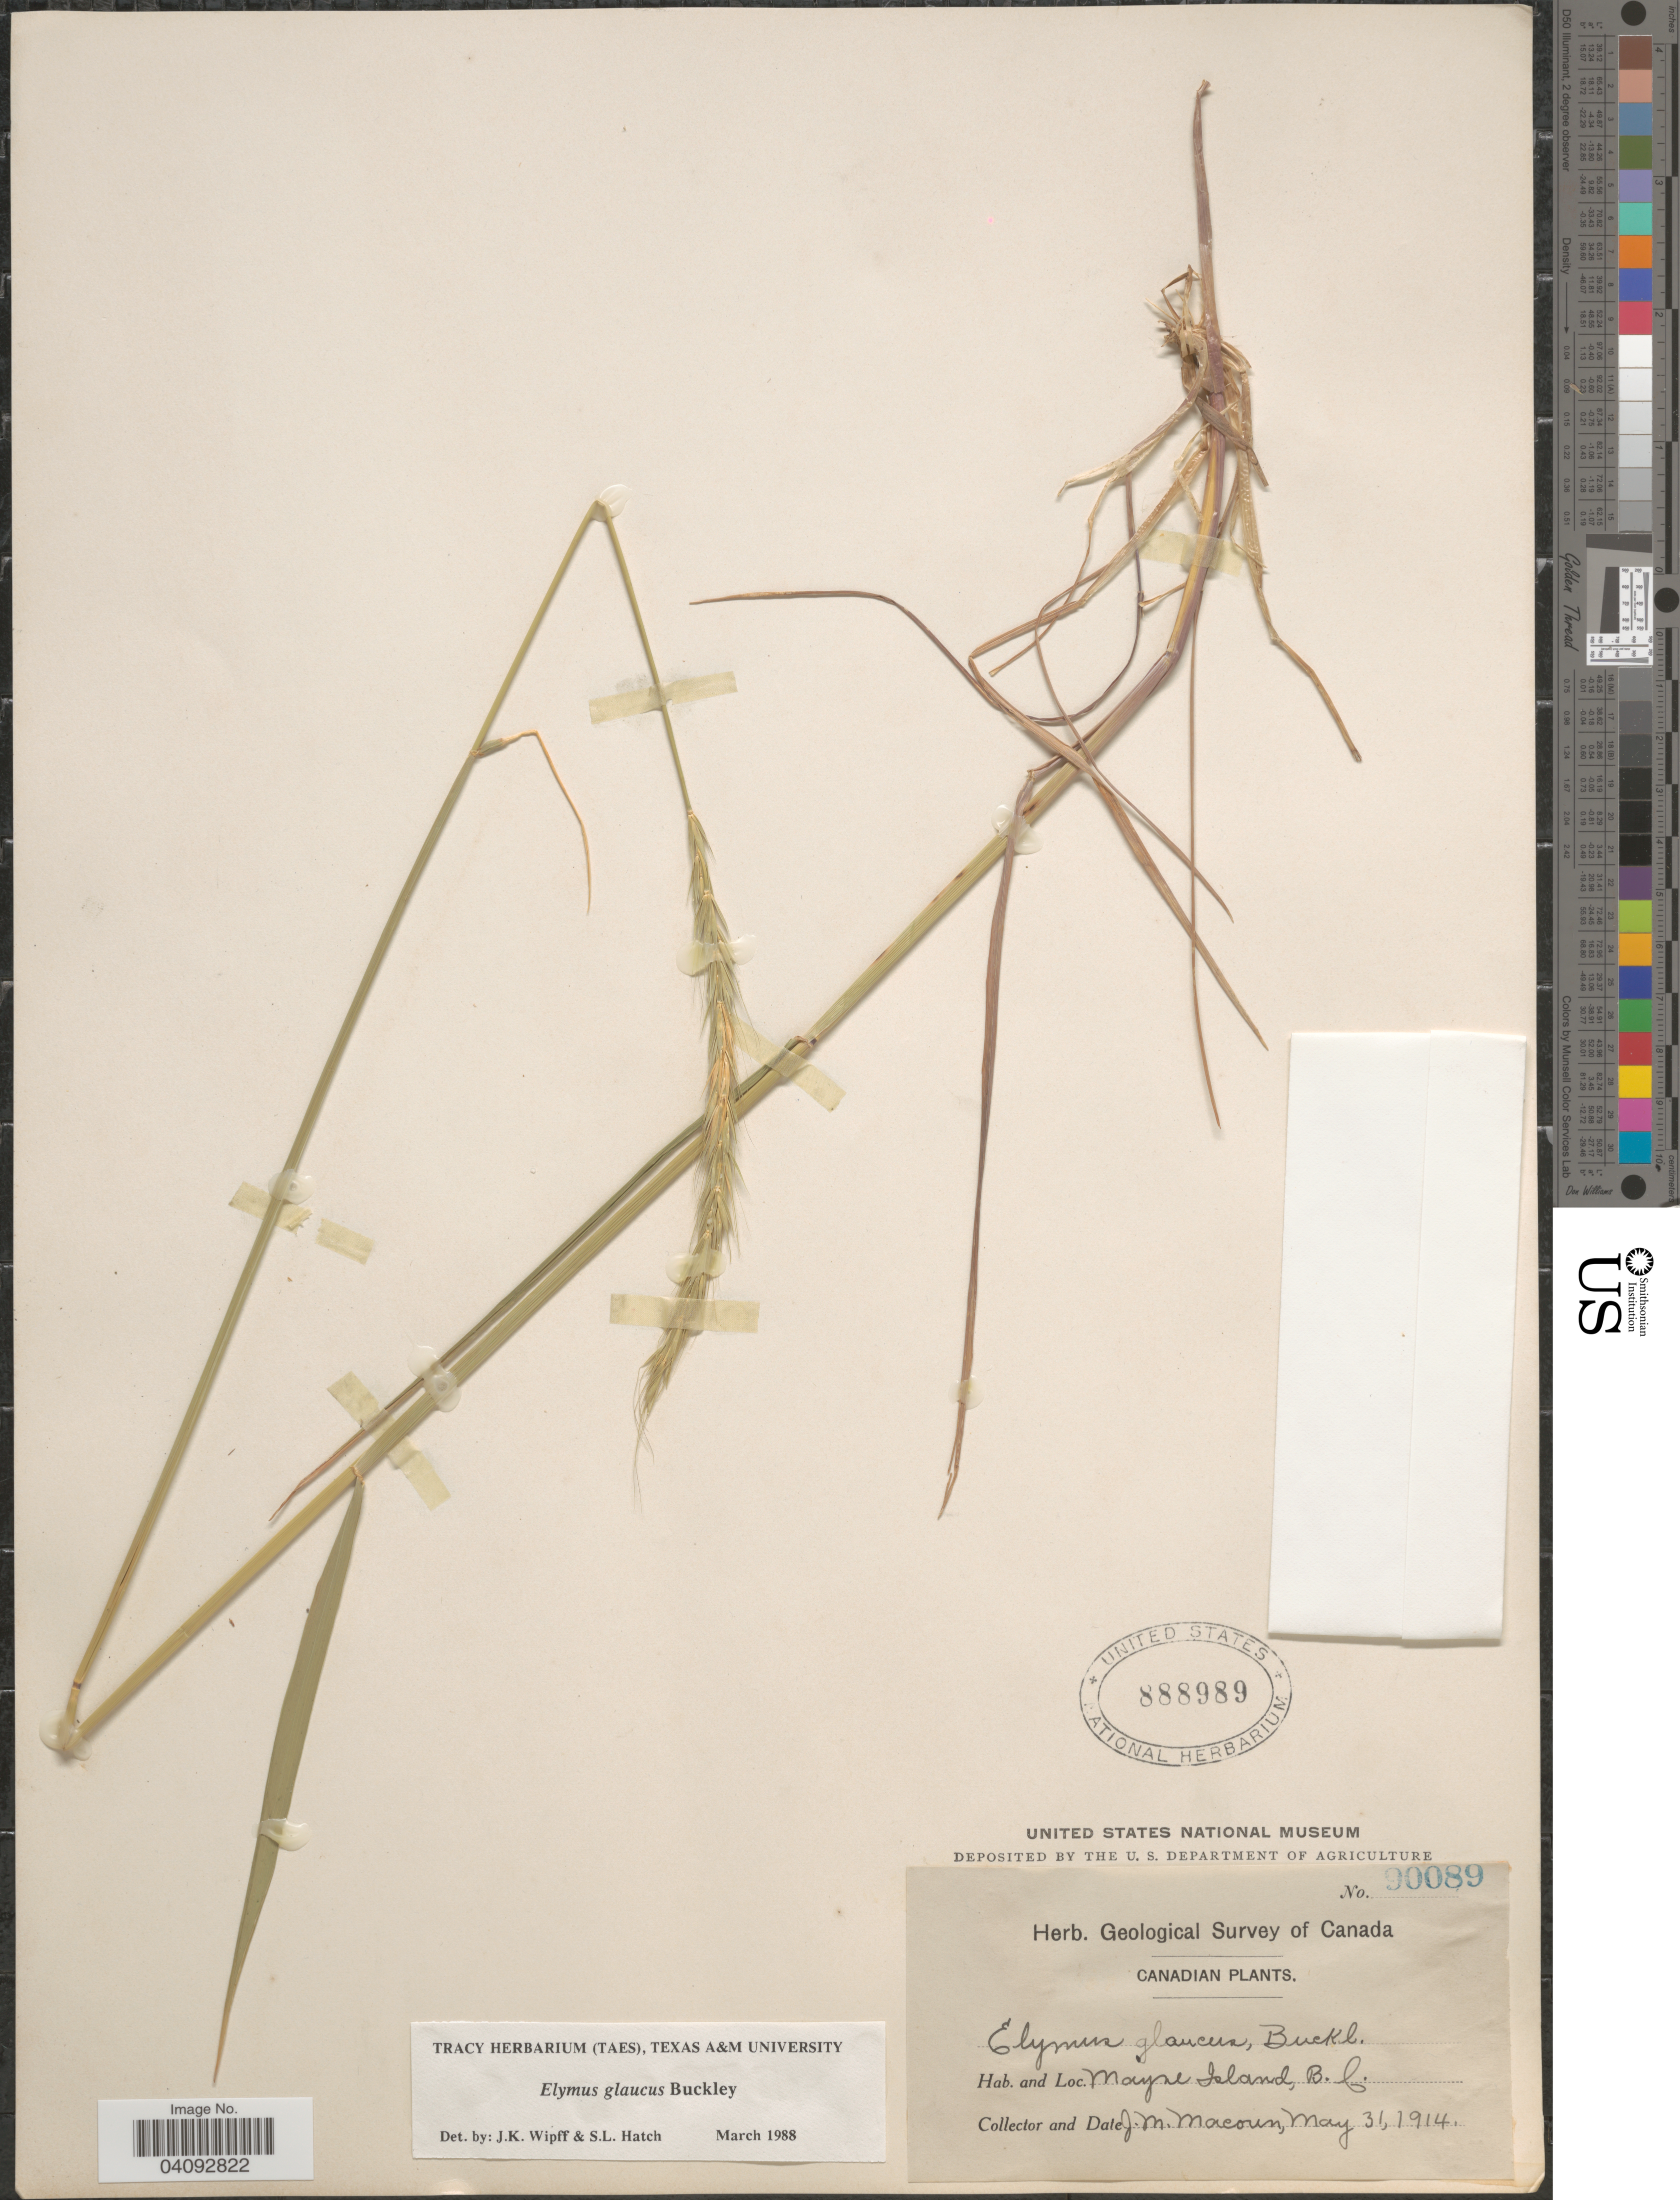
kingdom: Plantae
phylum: Tracheophyta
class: Liliopsida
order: Poales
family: Poaceae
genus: Elymus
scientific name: Elymus glaucus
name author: Buckley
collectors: J. M. Macoun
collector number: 90089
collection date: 1914-05-31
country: Canada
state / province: British Columbia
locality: Geological Survey of Canada. Mayne Island.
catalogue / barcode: US 888989